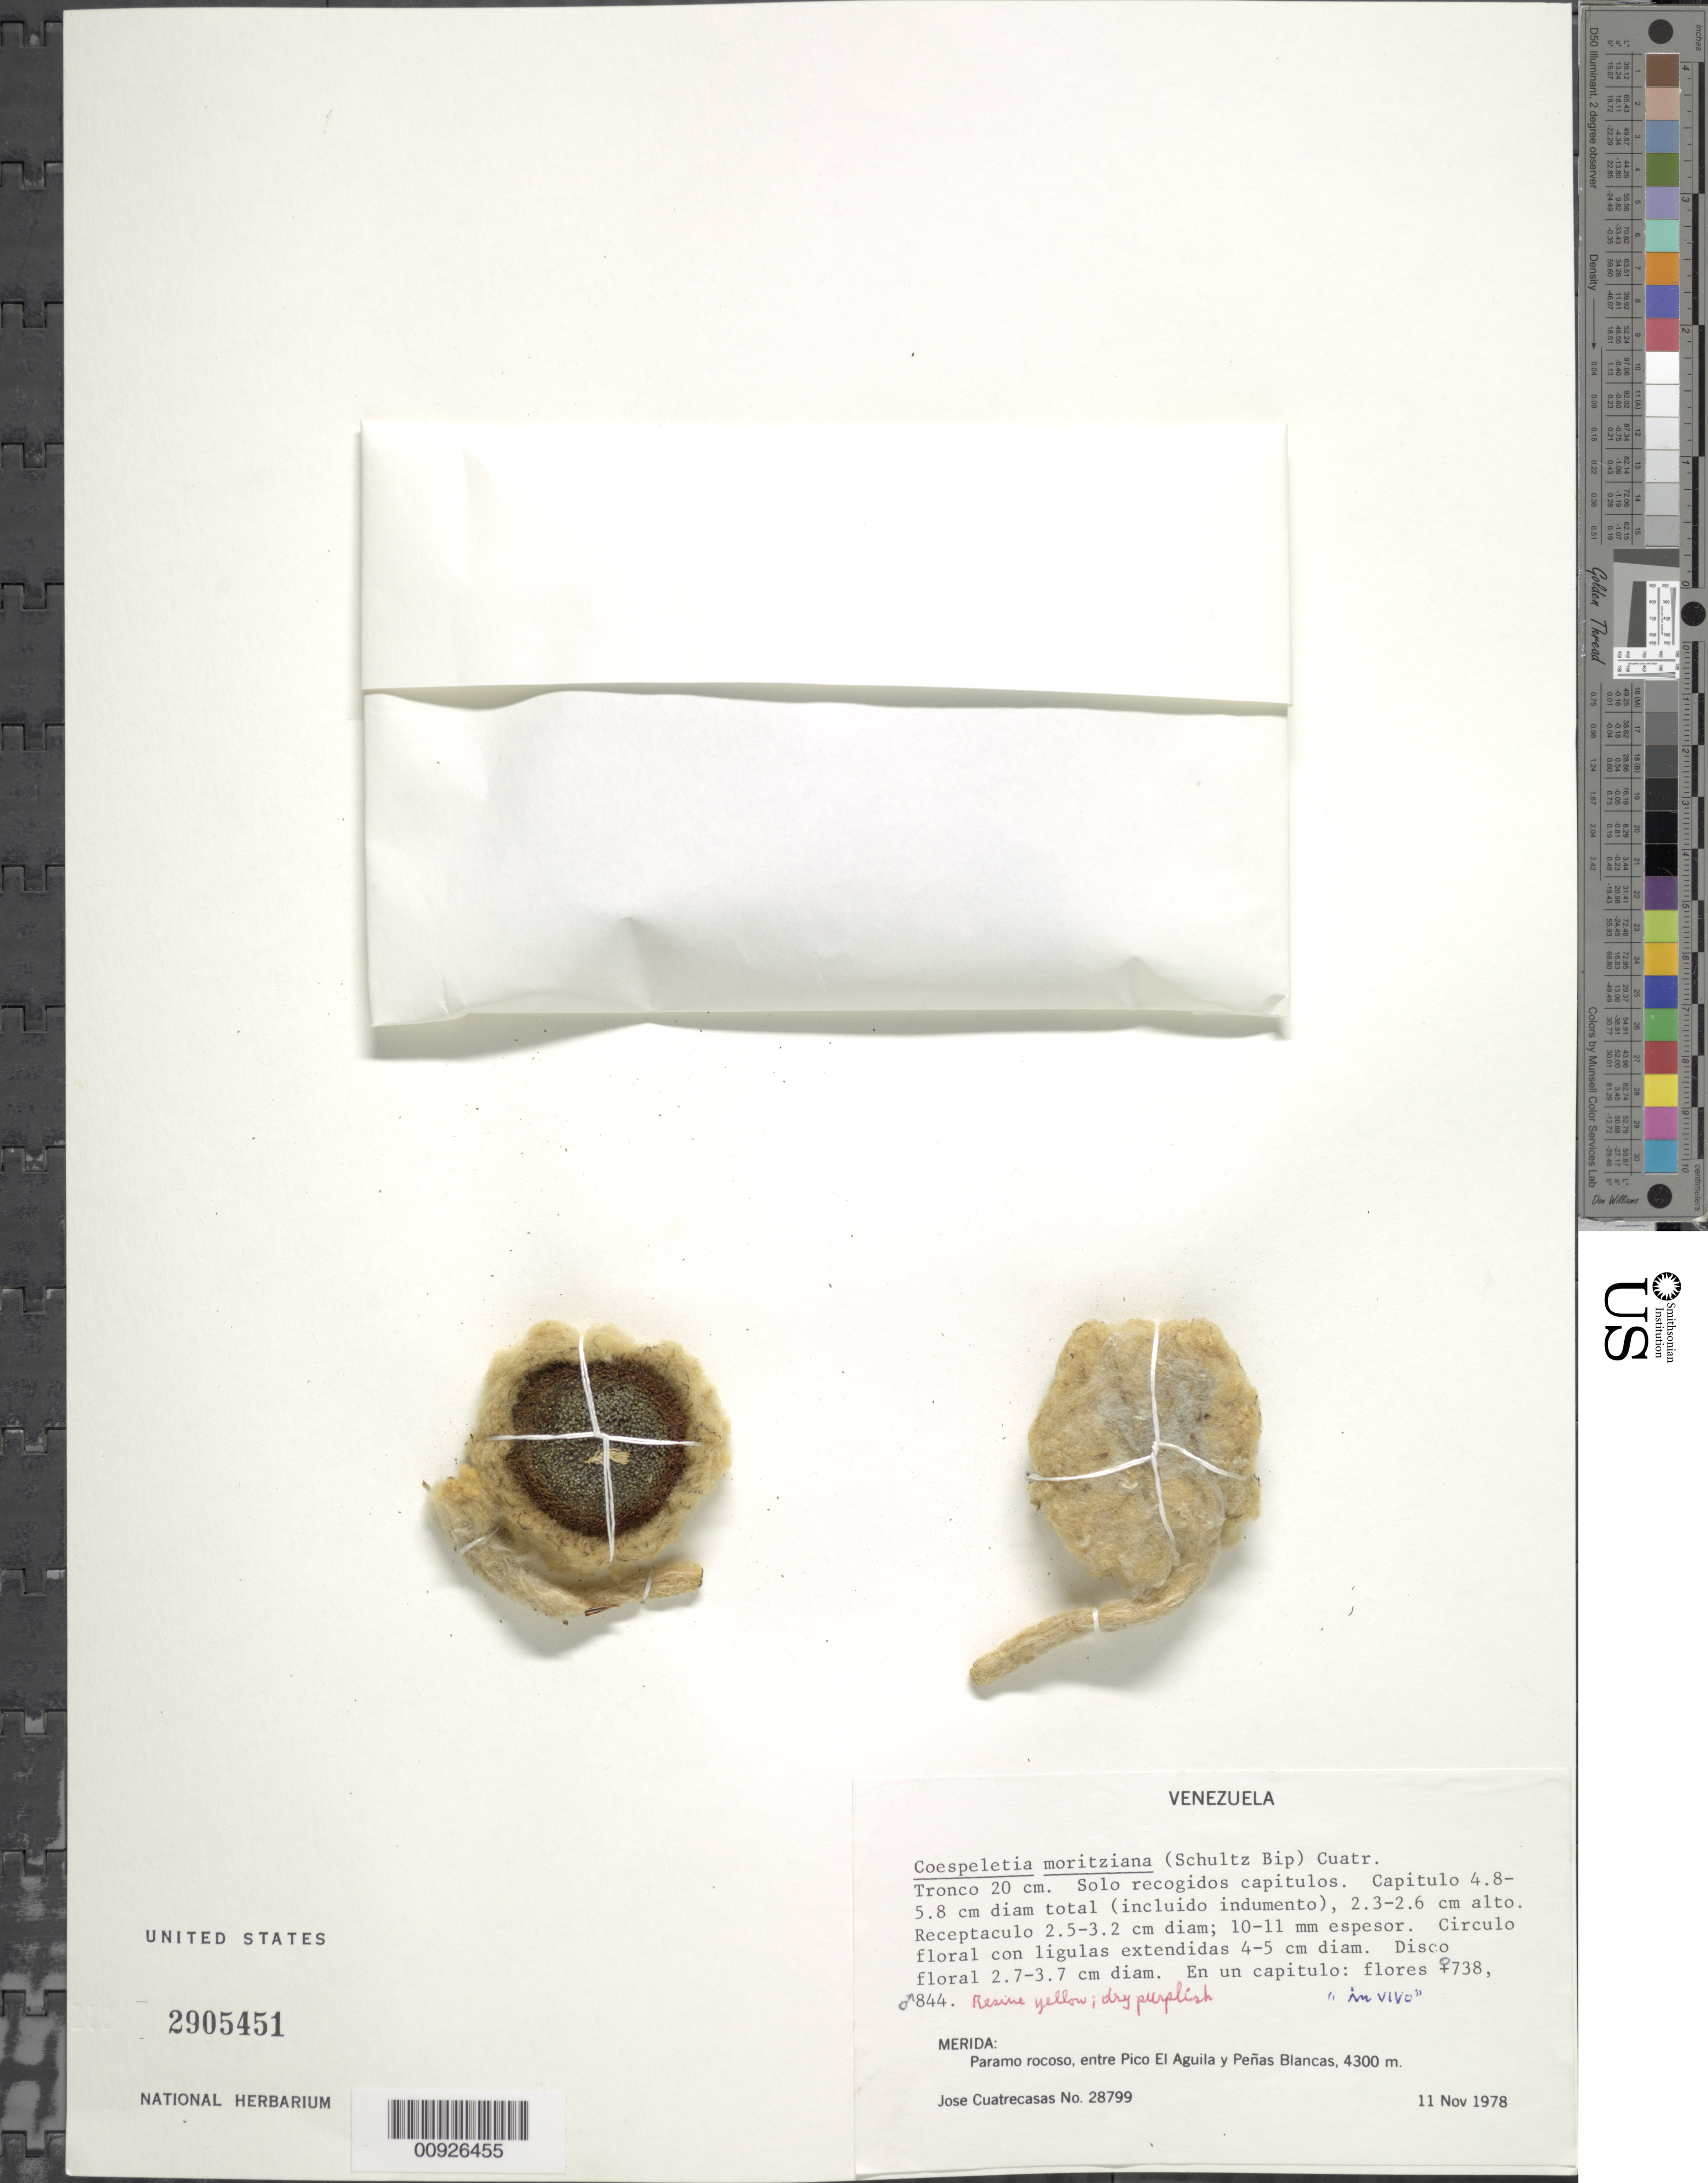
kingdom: Plantae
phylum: Tracheophyta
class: Magnoliopsida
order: Asterales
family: Asteraceae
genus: Coespeletia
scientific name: Coespeletia moritziana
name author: (Sch. Bip. ex Wedd.) Cuatrec.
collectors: J. Cuatrecasas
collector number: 28799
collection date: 1978-11-11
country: Venezuela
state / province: Mérida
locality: Páramo rocoso entre El Aguila y Peñas Blancas sobre el Valle de Mifafi.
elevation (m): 4300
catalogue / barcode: US 2905451